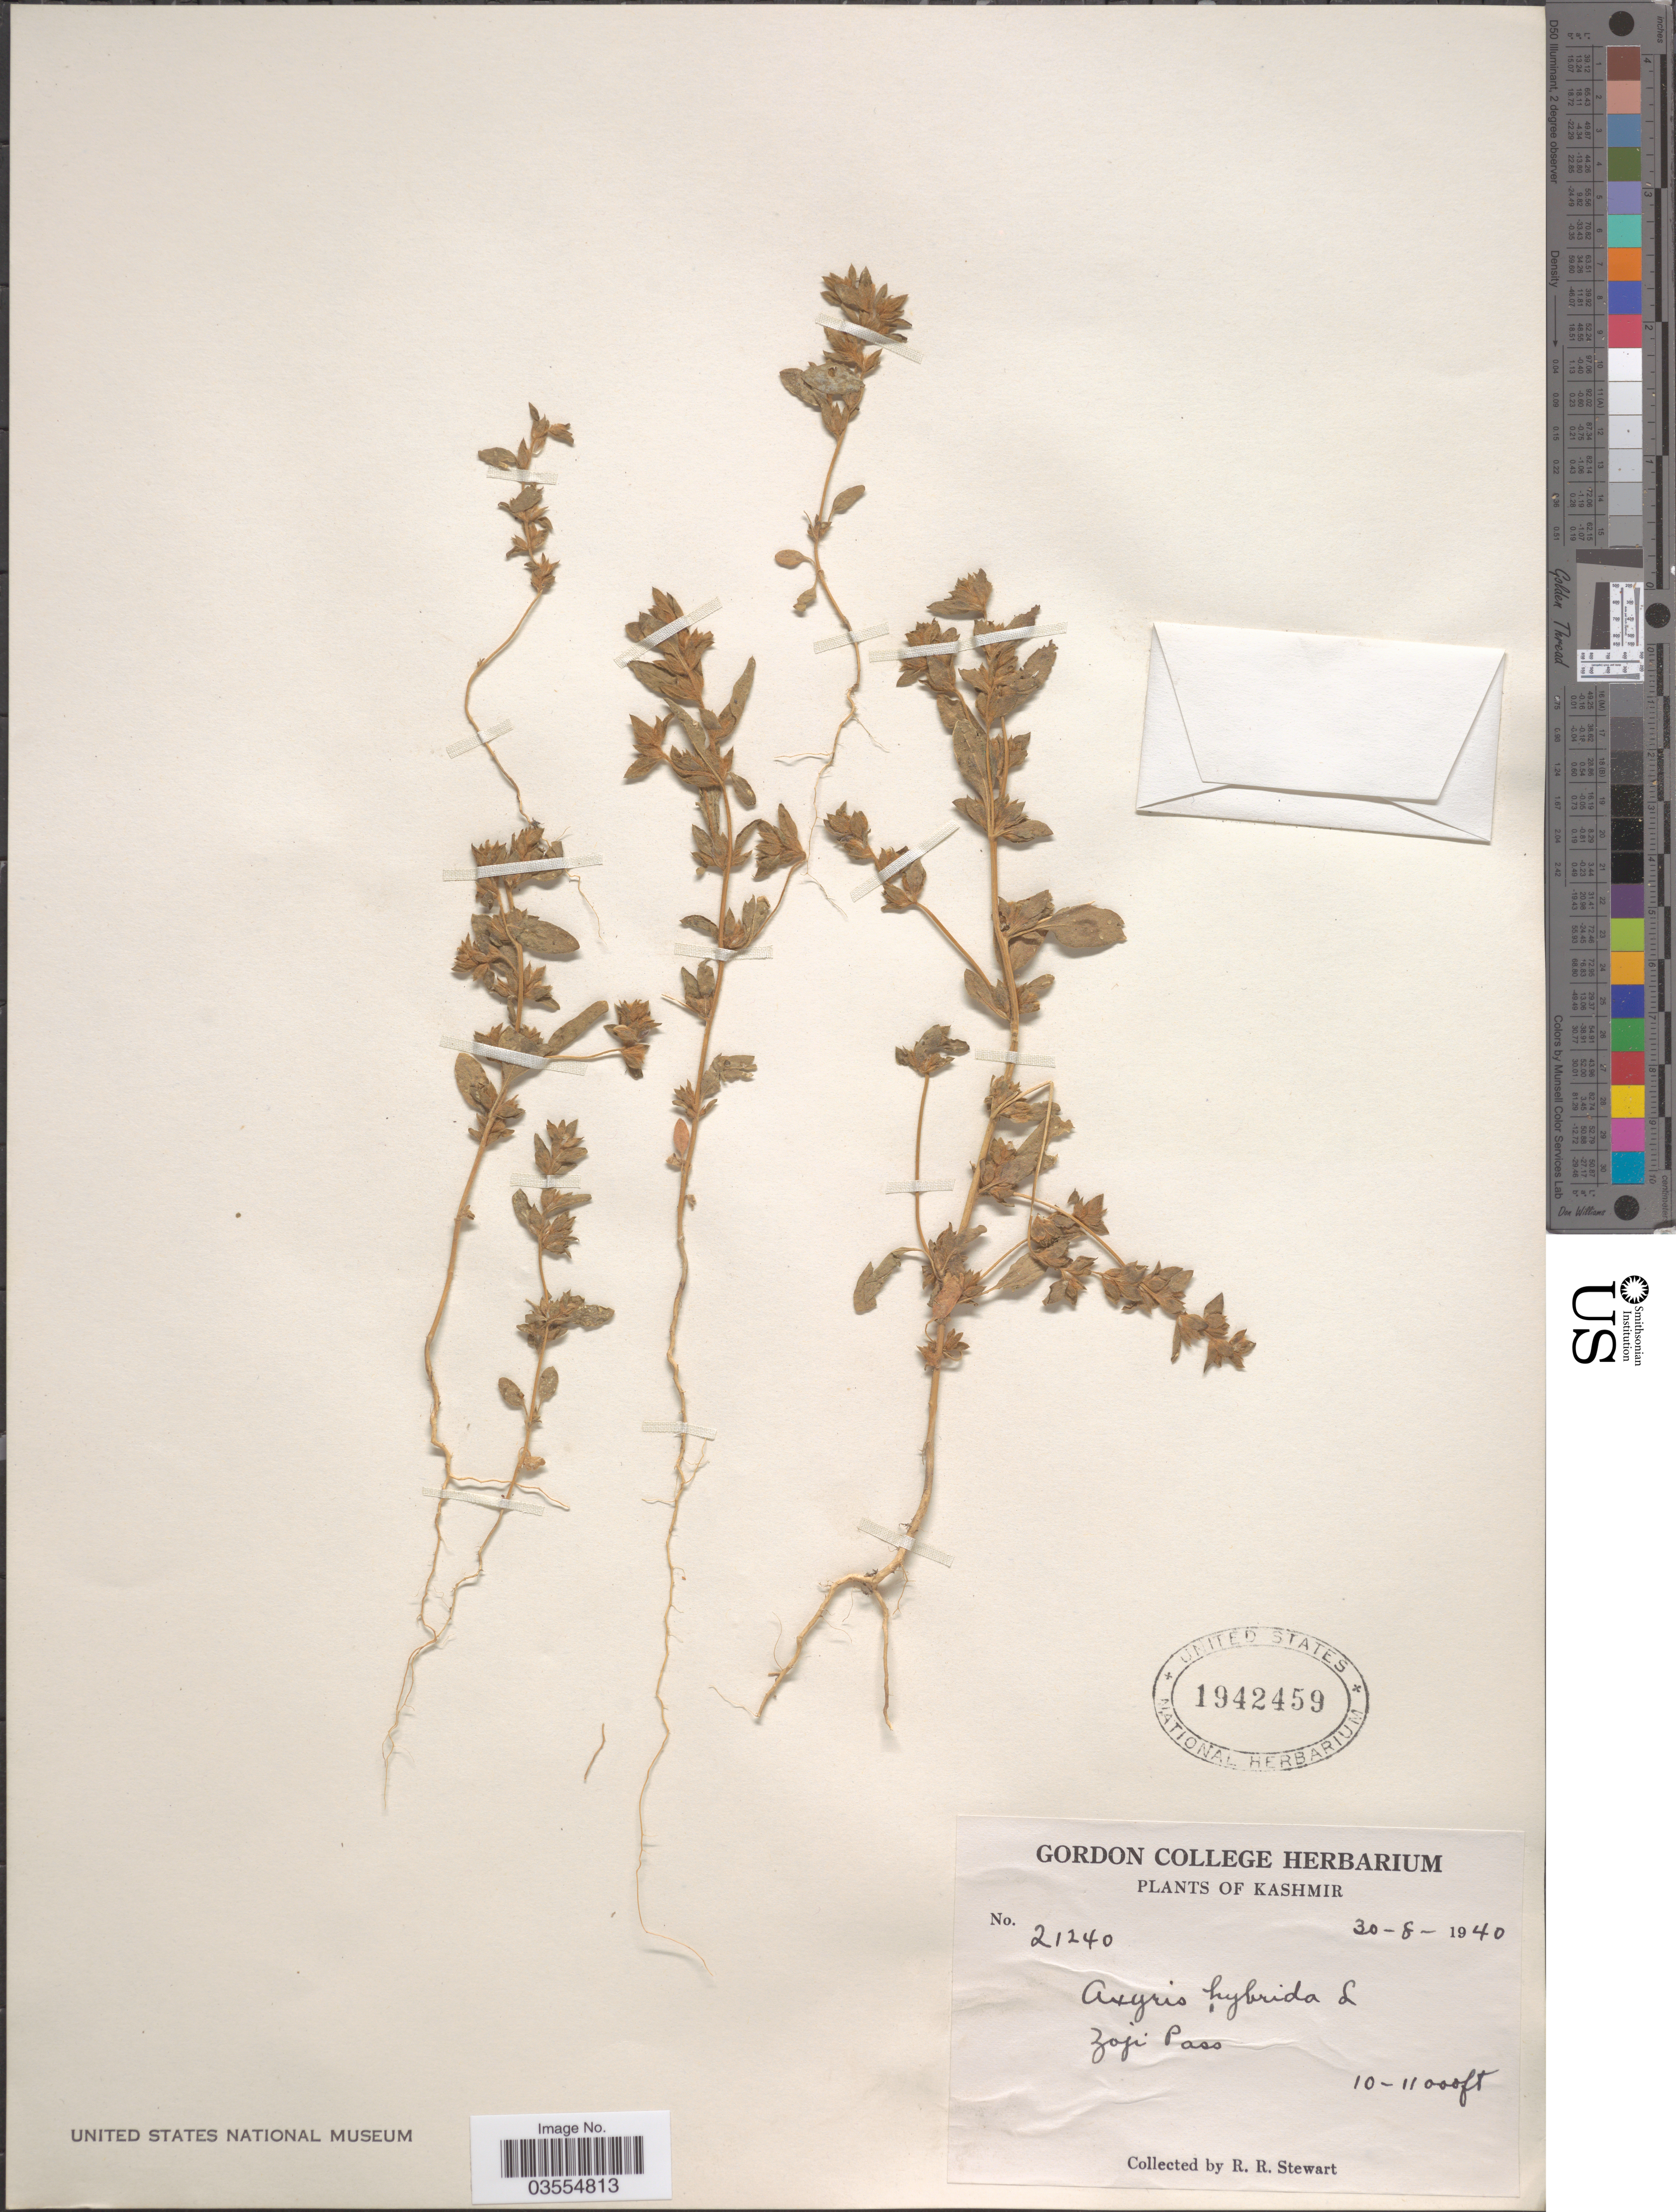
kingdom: Plantae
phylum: Tracheophyta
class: Magnoliopsida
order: Caryophyllales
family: Amaranthaceae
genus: Axyris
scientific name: Axyris hybrida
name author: L.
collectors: R. Stewart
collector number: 21240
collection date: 1940-08-30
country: India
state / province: Jammu and Kashmir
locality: Kashmir. Zoji Pass.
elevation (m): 3048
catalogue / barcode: US 1942459